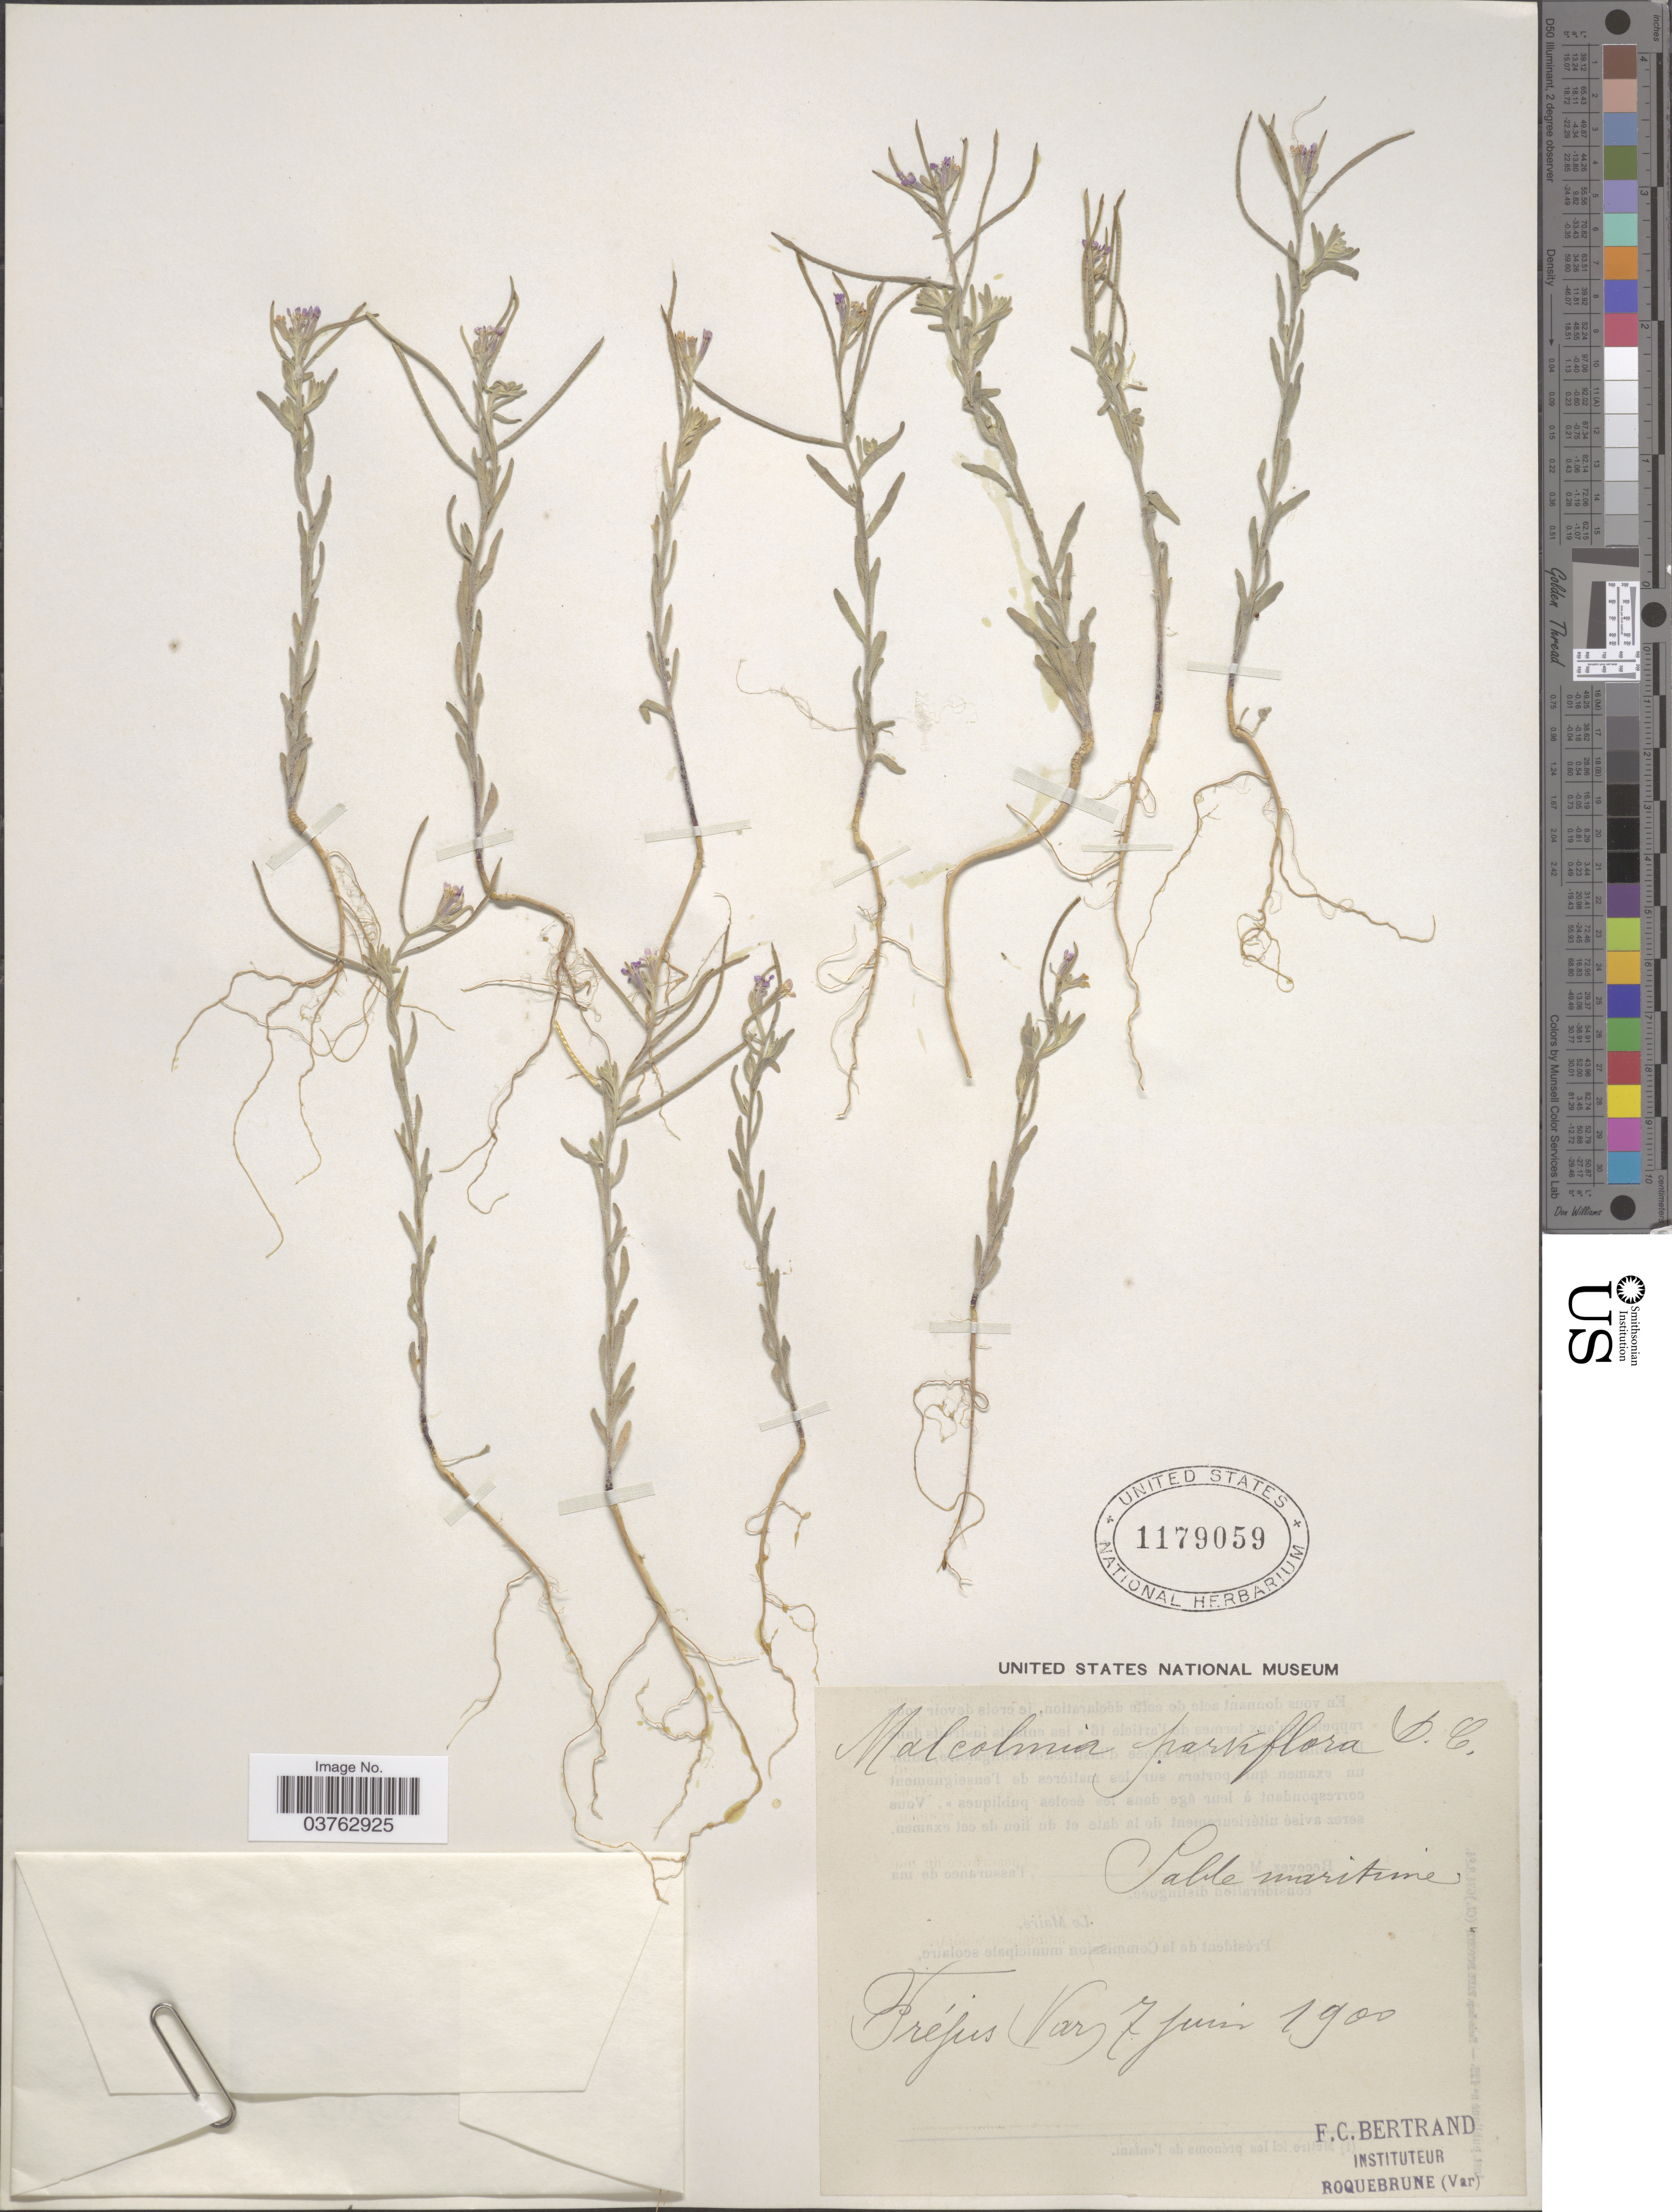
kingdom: Plantae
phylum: Tracheophyta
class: Magnoliopsida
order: Brassicales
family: Brassicaceae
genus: Malcolmia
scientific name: Malcolmia parviflora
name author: (DC.) DC.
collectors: F. C. Bertrand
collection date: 1900-06-07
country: France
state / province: Provence-Alpes-Côte d'Azur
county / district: Var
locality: Fréjus (Var).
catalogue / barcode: US 1179059